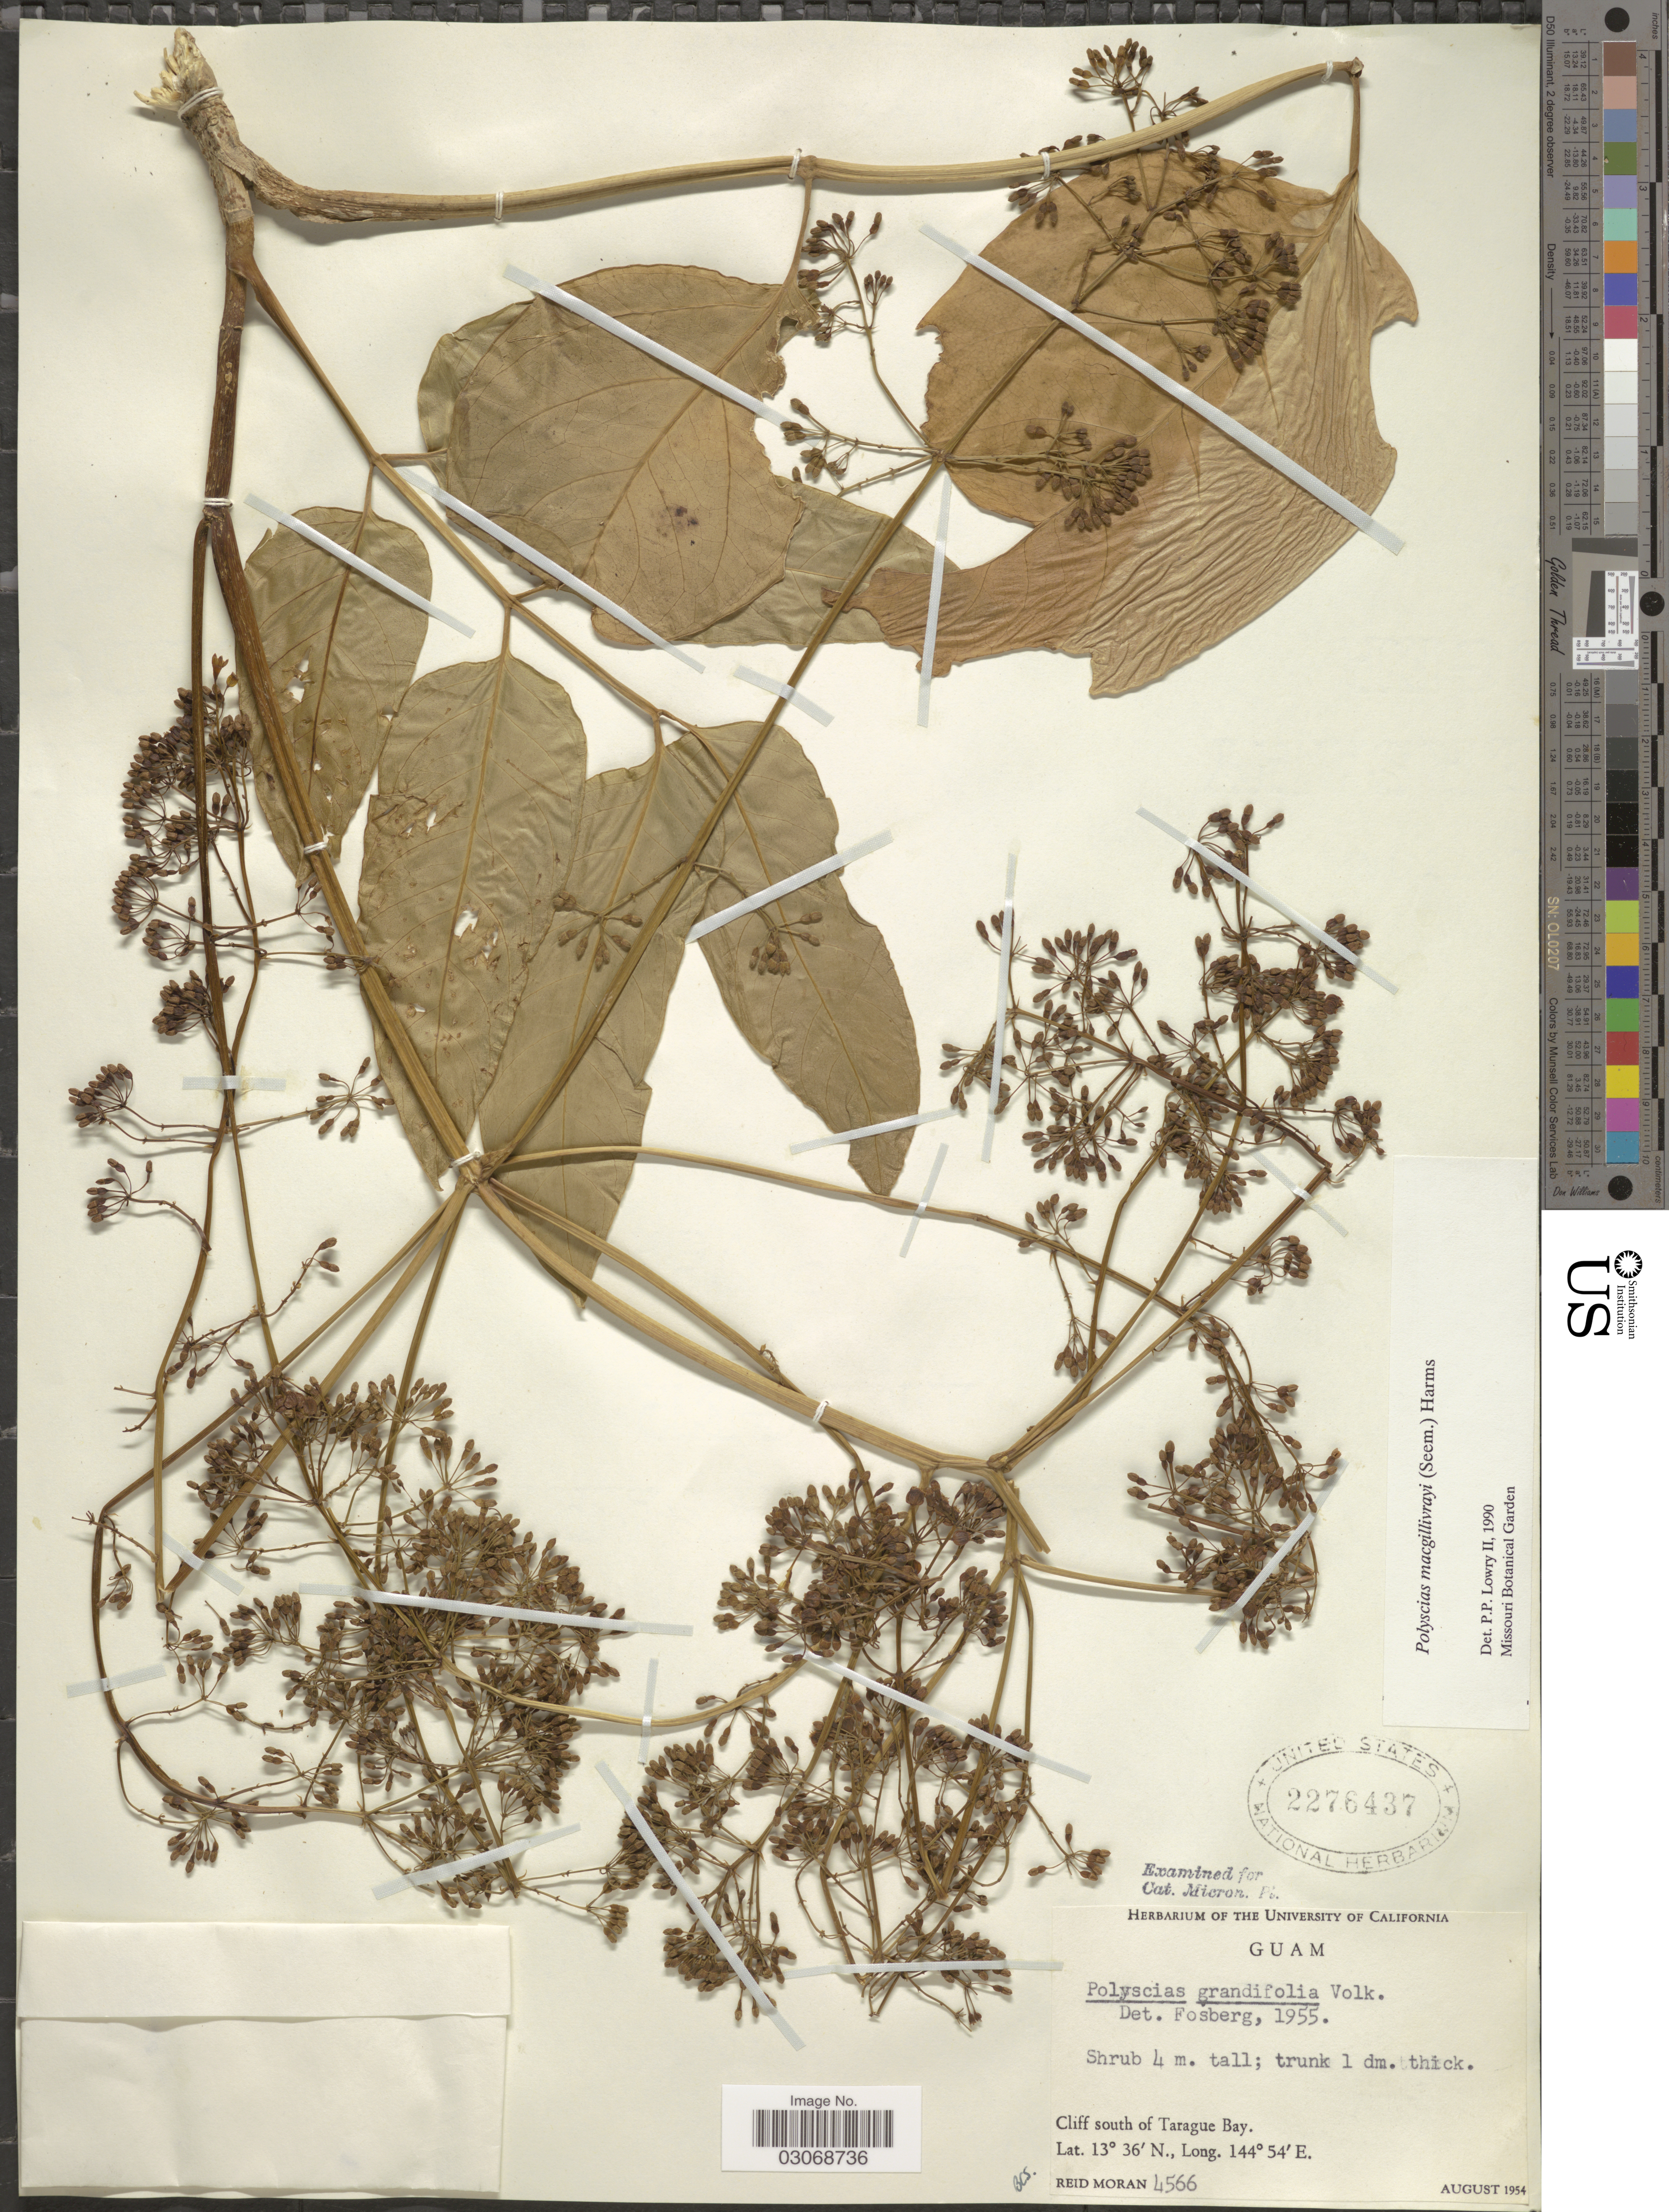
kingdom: Plantae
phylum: Tracheophyta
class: Magnoliopsida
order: Apiales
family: Araliaceae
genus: Polyscias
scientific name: Polyscias macgillivrayi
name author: Harms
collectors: R. Moran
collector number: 4566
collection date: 1954-08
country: Guam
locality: Cliff south of Tarague Bay.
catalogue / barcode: US 2276437